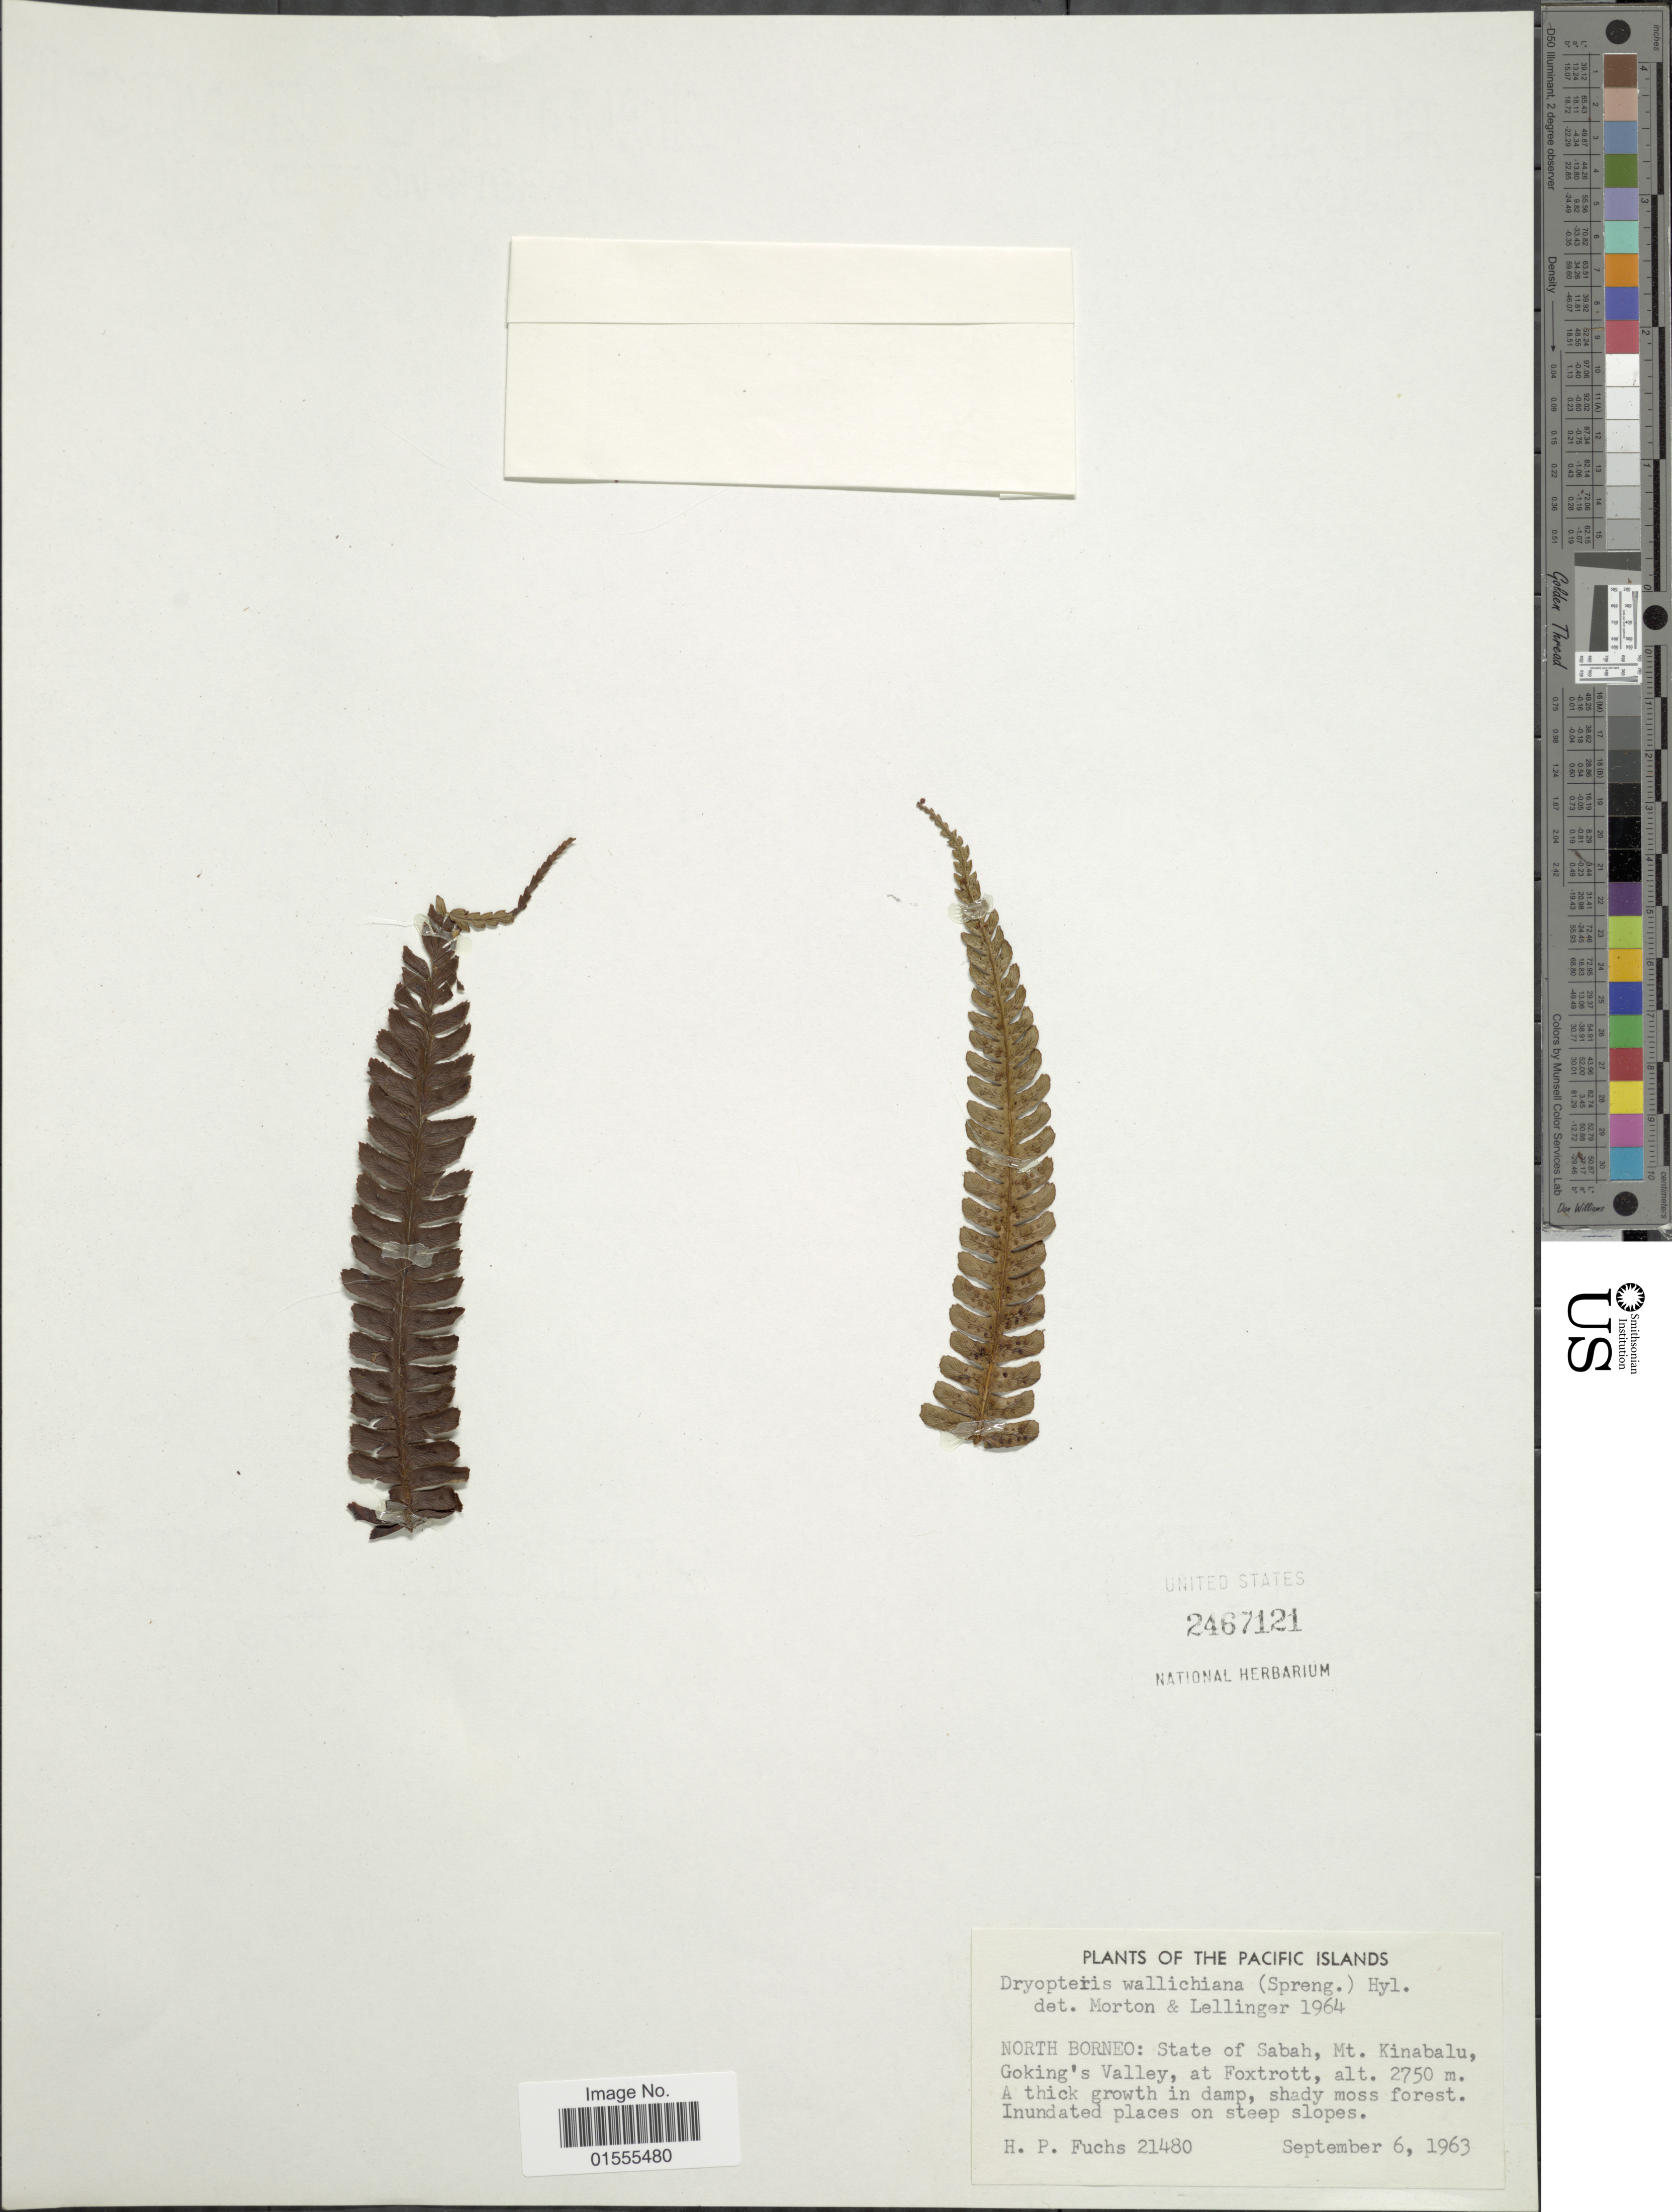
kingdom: Plantae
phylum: Tracheophyta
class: Polypodiopsida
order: Polypodiales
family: Dryopteridaceae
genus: Dryopteris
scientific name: Dryopteris wallichiana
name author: (Spreng.) Hyl.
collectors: H. P. Fuchs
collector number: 21480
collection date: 1963-09-06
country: Malaysia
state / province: Sabah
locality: The Pacific Island, North Borneo: State of Sabah, Mt Kinabalu, Goking's Valley, at Foxtott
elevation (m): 2750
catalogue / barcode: US 2467121